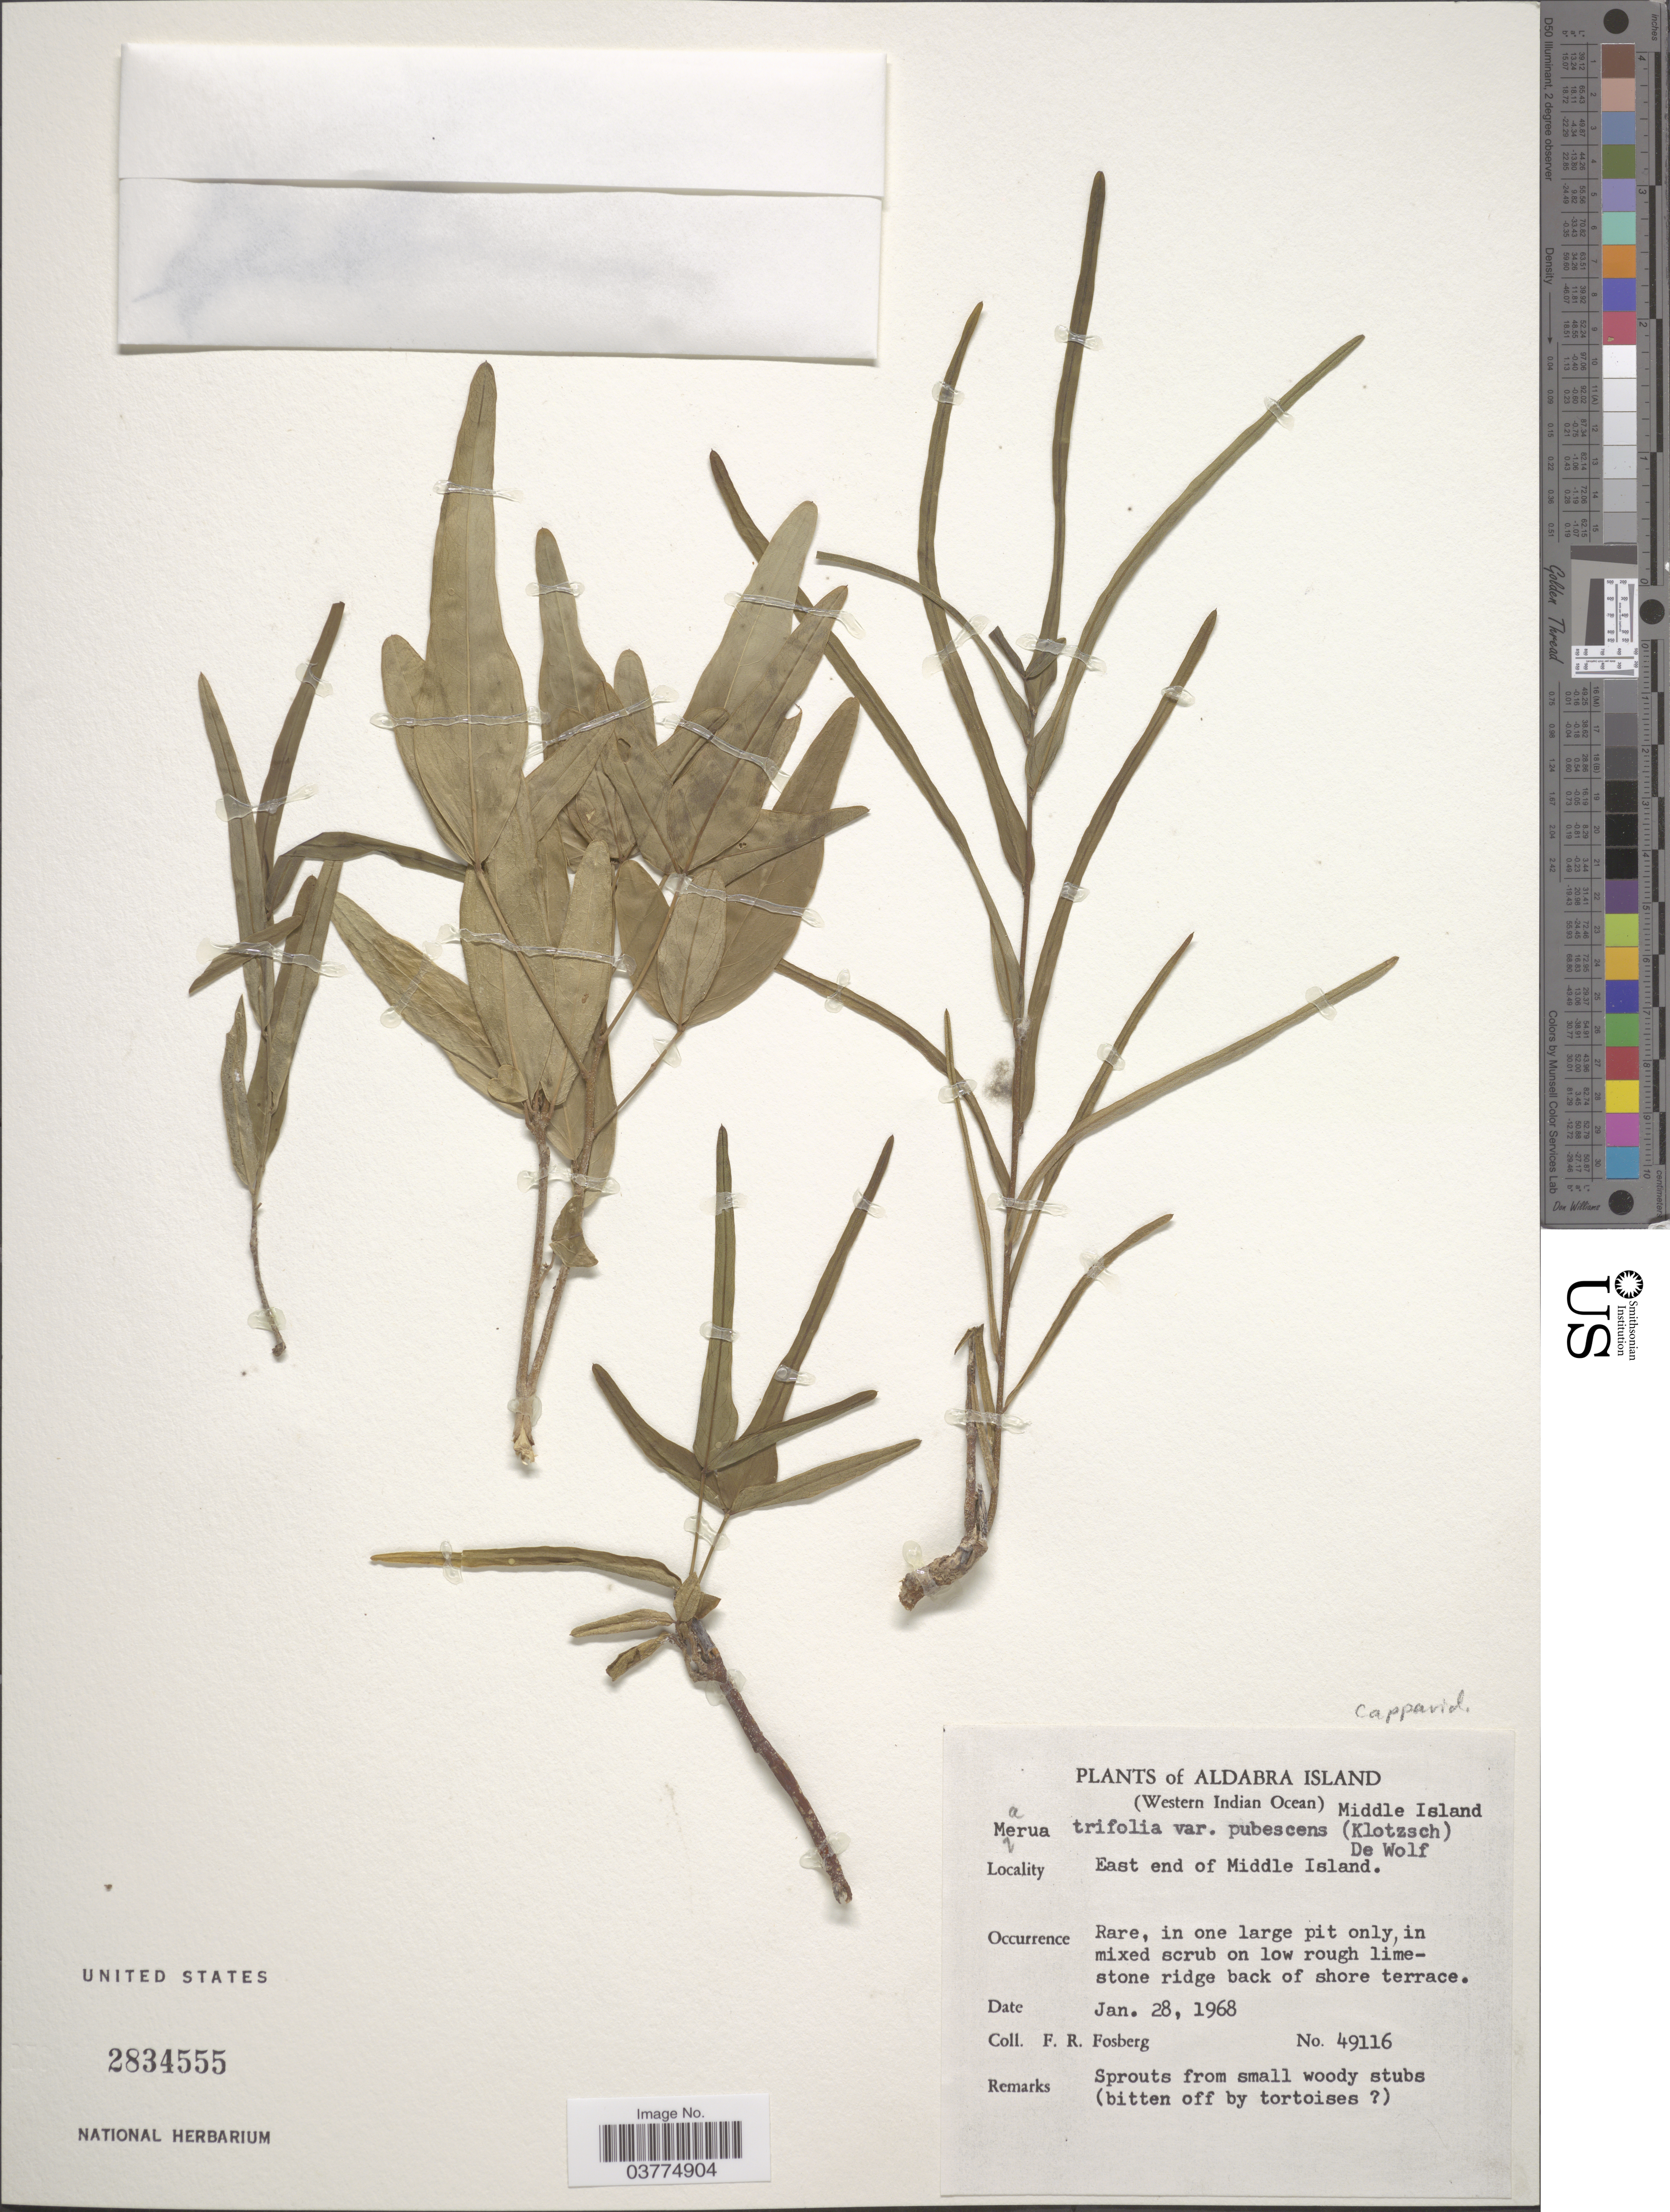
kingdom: Plantae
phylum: Tracheophyta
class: Magnoliopsida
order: Brassicales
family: Capparaceae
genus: Maerua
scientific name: Maerua triphylla var. pubescens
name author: (Klotzsch) DeWolf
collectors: F. R. Fosberg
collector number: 49116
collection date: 1968-01-28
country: Seychelles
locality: Aldabra Island (Western Indian Ocean). Middle Island. East end of Middle Island.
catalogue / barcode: US 2834555